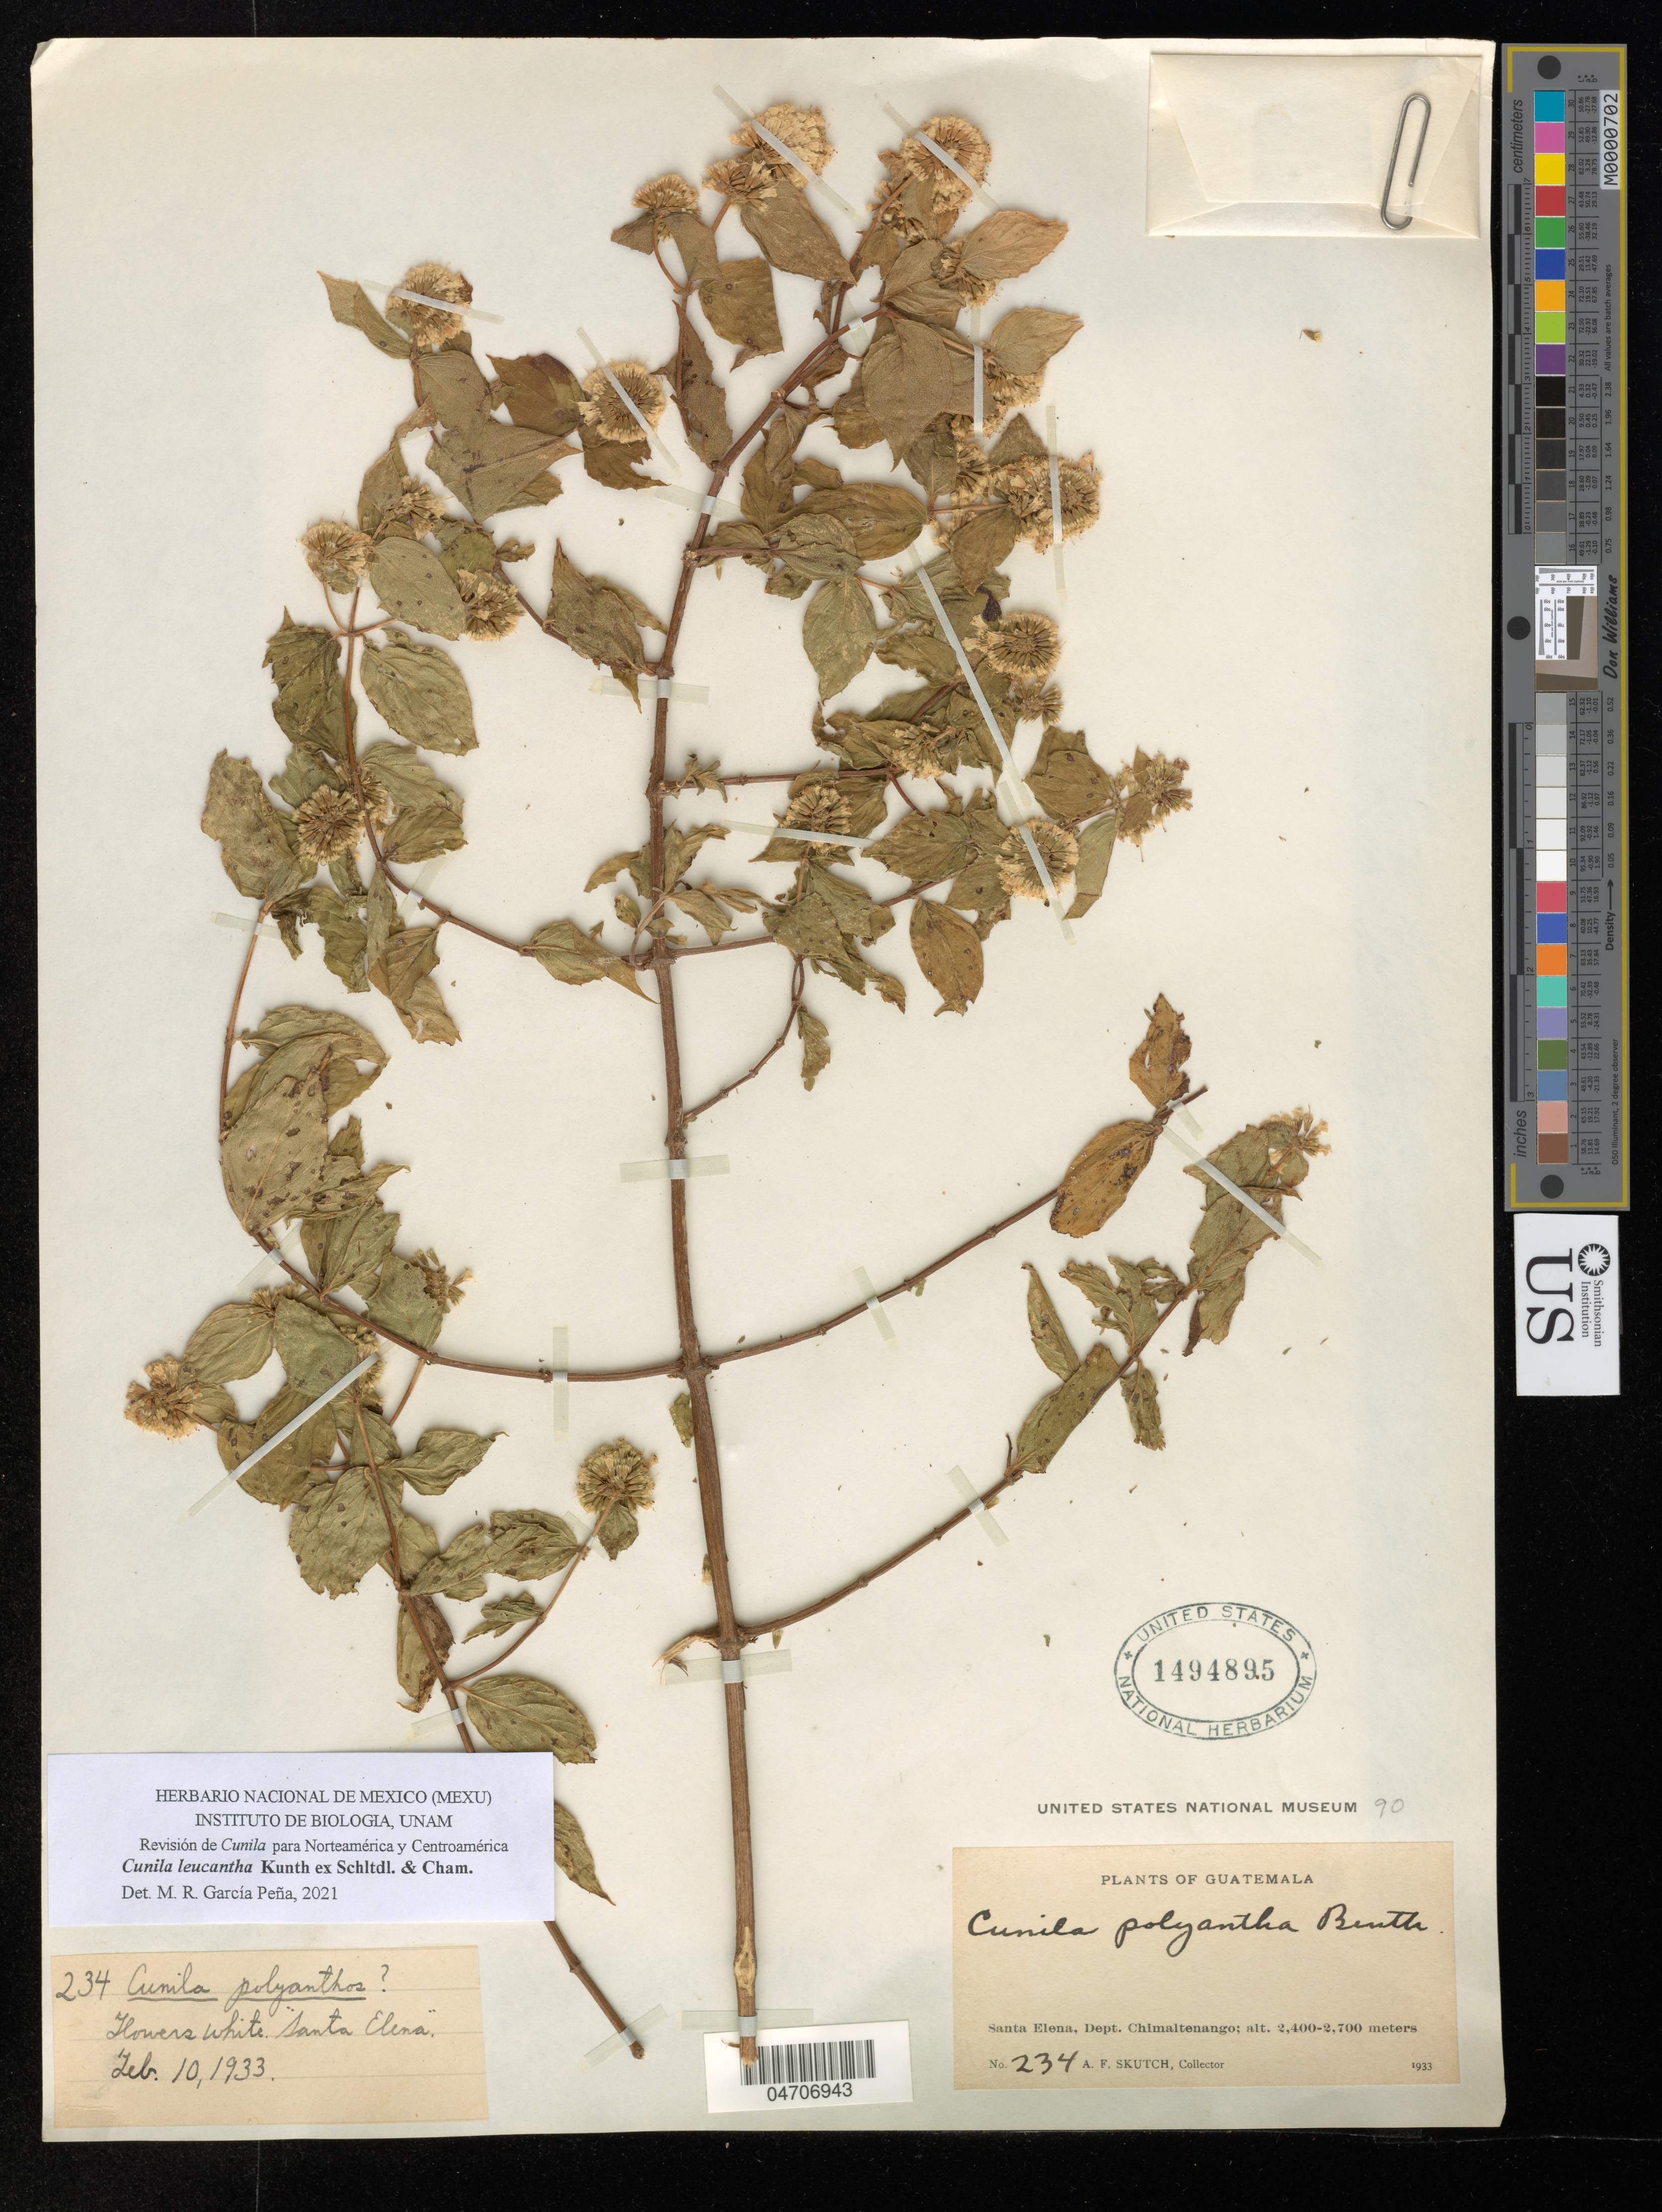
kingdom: Plantae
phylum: Tracheophyta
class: Magnoliopsida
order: Lamiales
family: Lamiaceae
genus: Cunila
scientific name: Cunila leucantha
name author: Kunth ex Schltdl. & Cham.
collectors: A. F. Skutch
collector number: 234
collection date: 1933-02-10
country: Guatemala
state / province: Chimaltenango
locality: Santa Elena, Dept. Chimaltenango.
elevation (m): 2400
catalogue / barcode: US 1494895